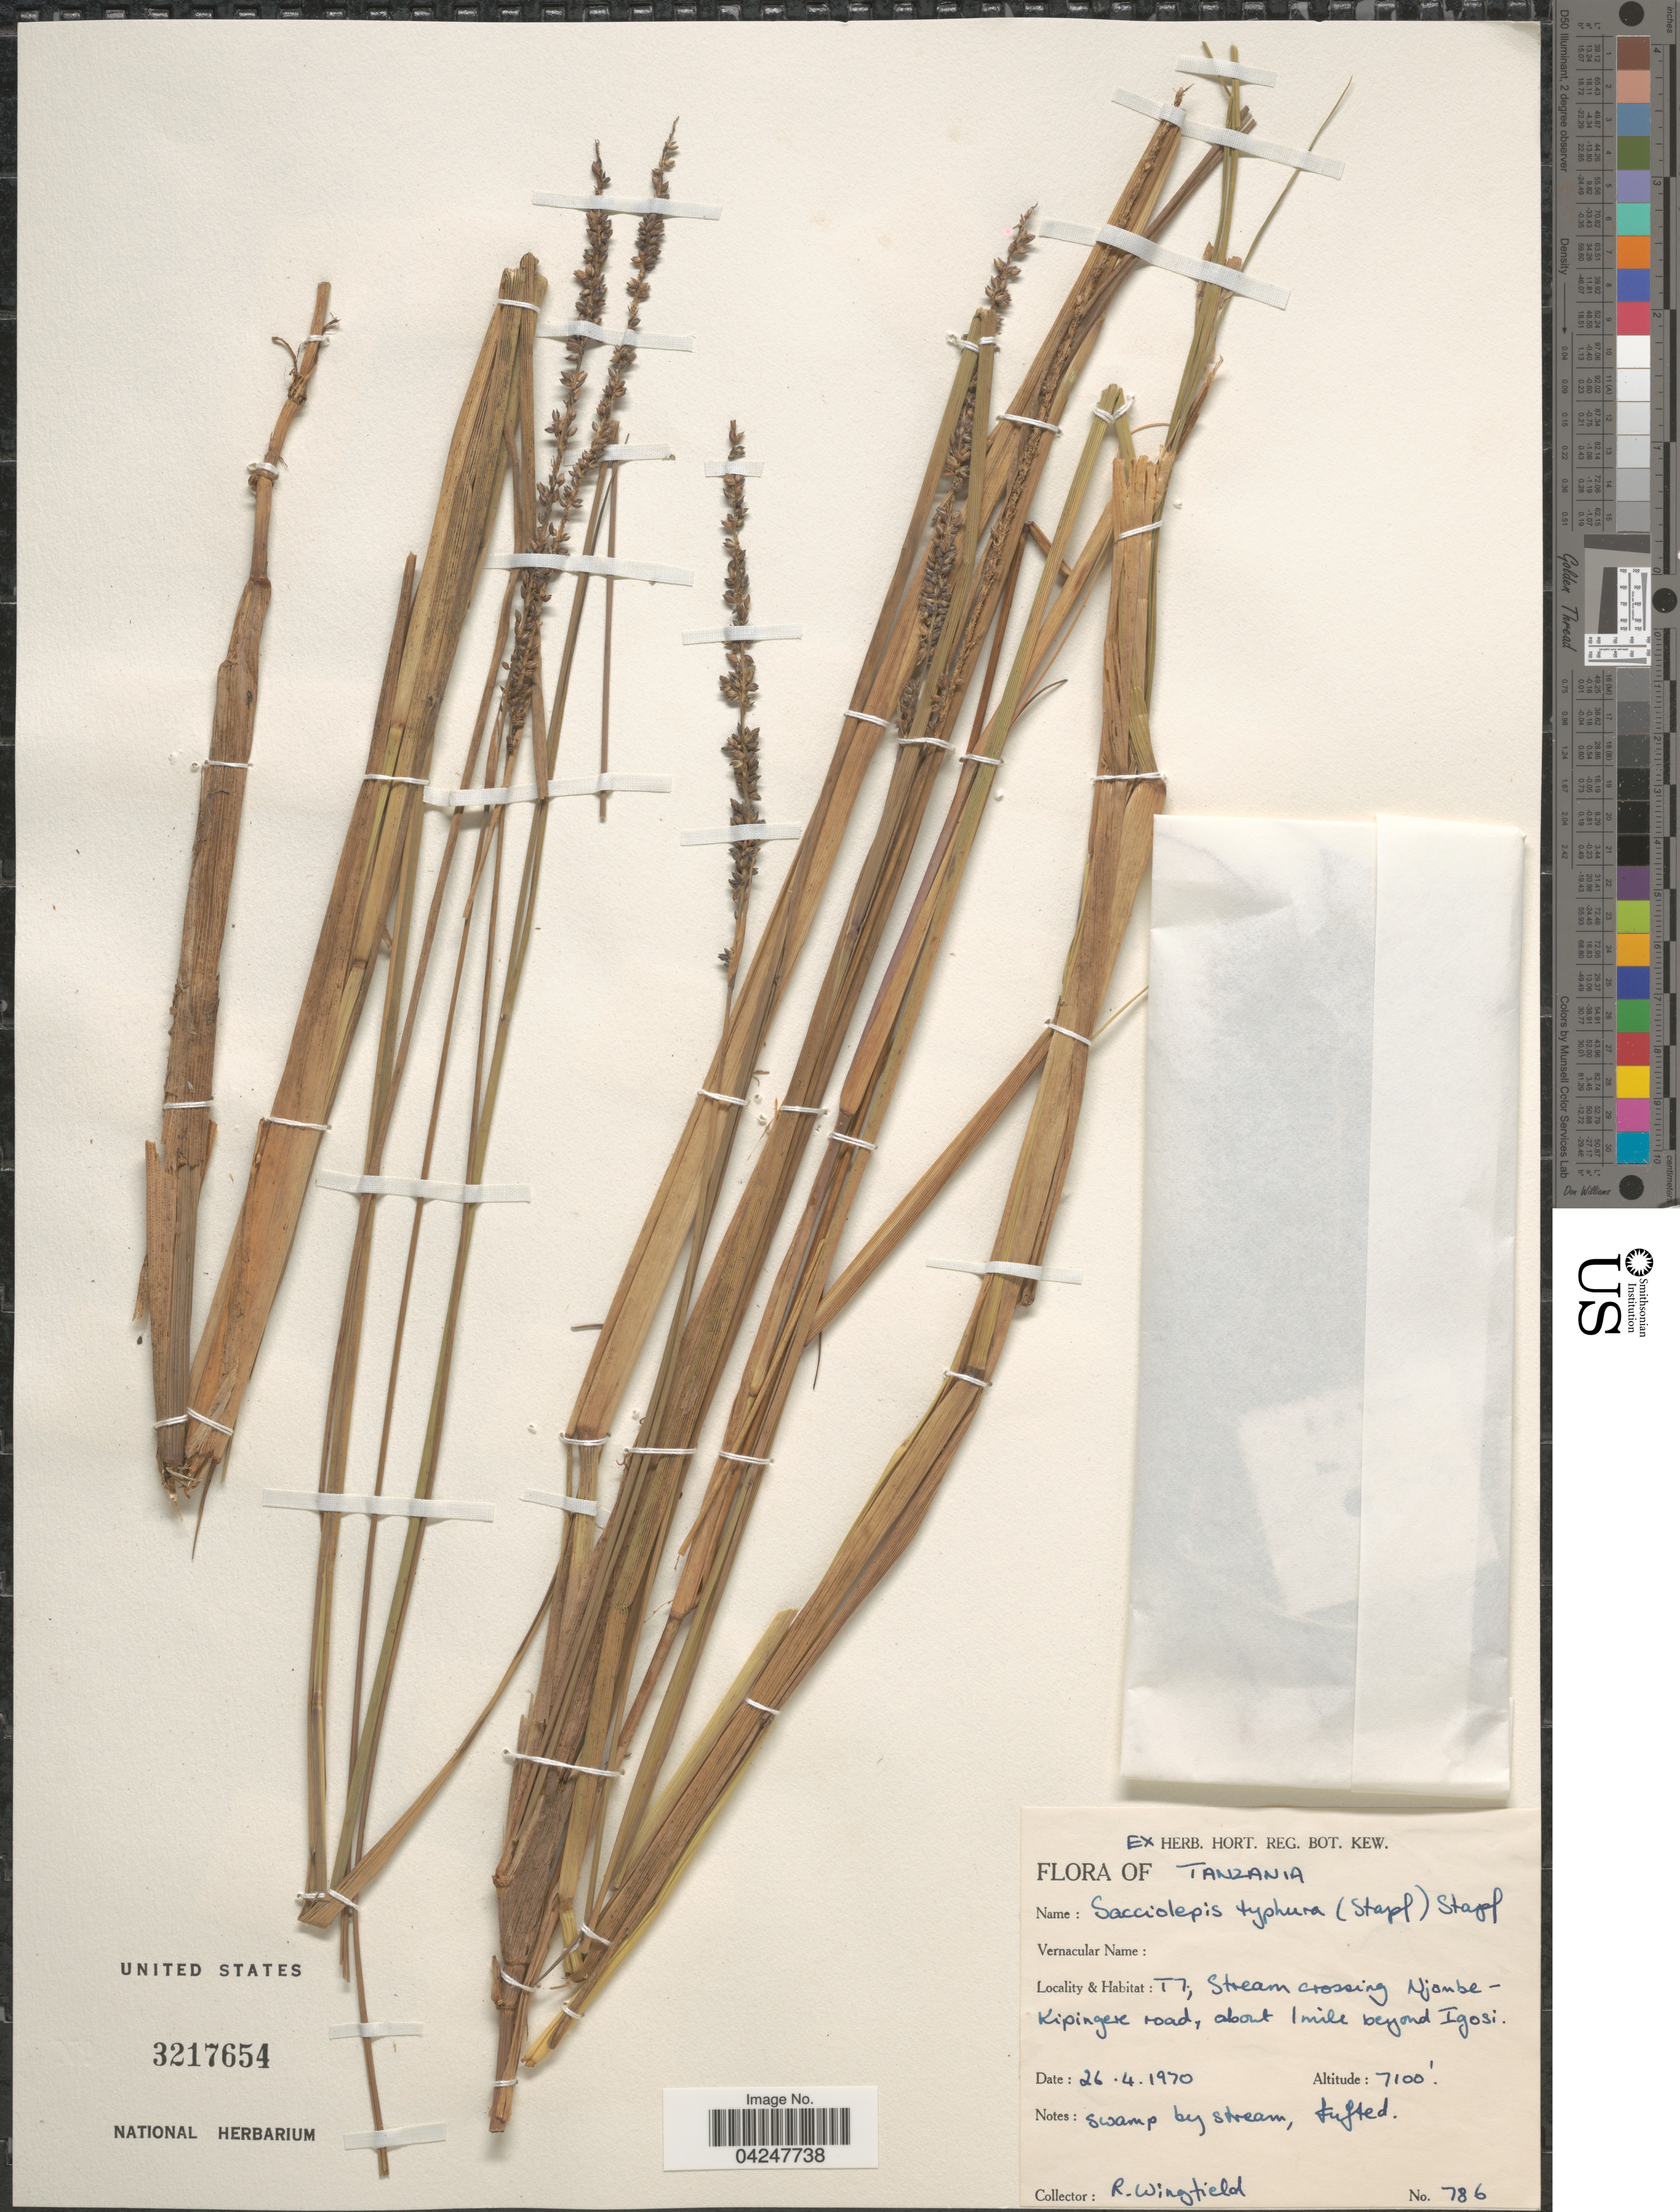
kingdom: Plantae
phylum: Tracheophyta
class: Liliopsida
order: Poales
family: Poaceae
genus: Sacciolepis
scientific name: Sacciolepis typhura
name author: (Stapf) Stapf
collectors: R. Wingfield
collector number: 786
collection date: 1970-04-26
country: Tanzania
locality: T1, Stream crossing Njombe-Kipingese road, about 1 mile beyond Igosi.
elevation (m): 2164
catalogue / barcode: US 3217654